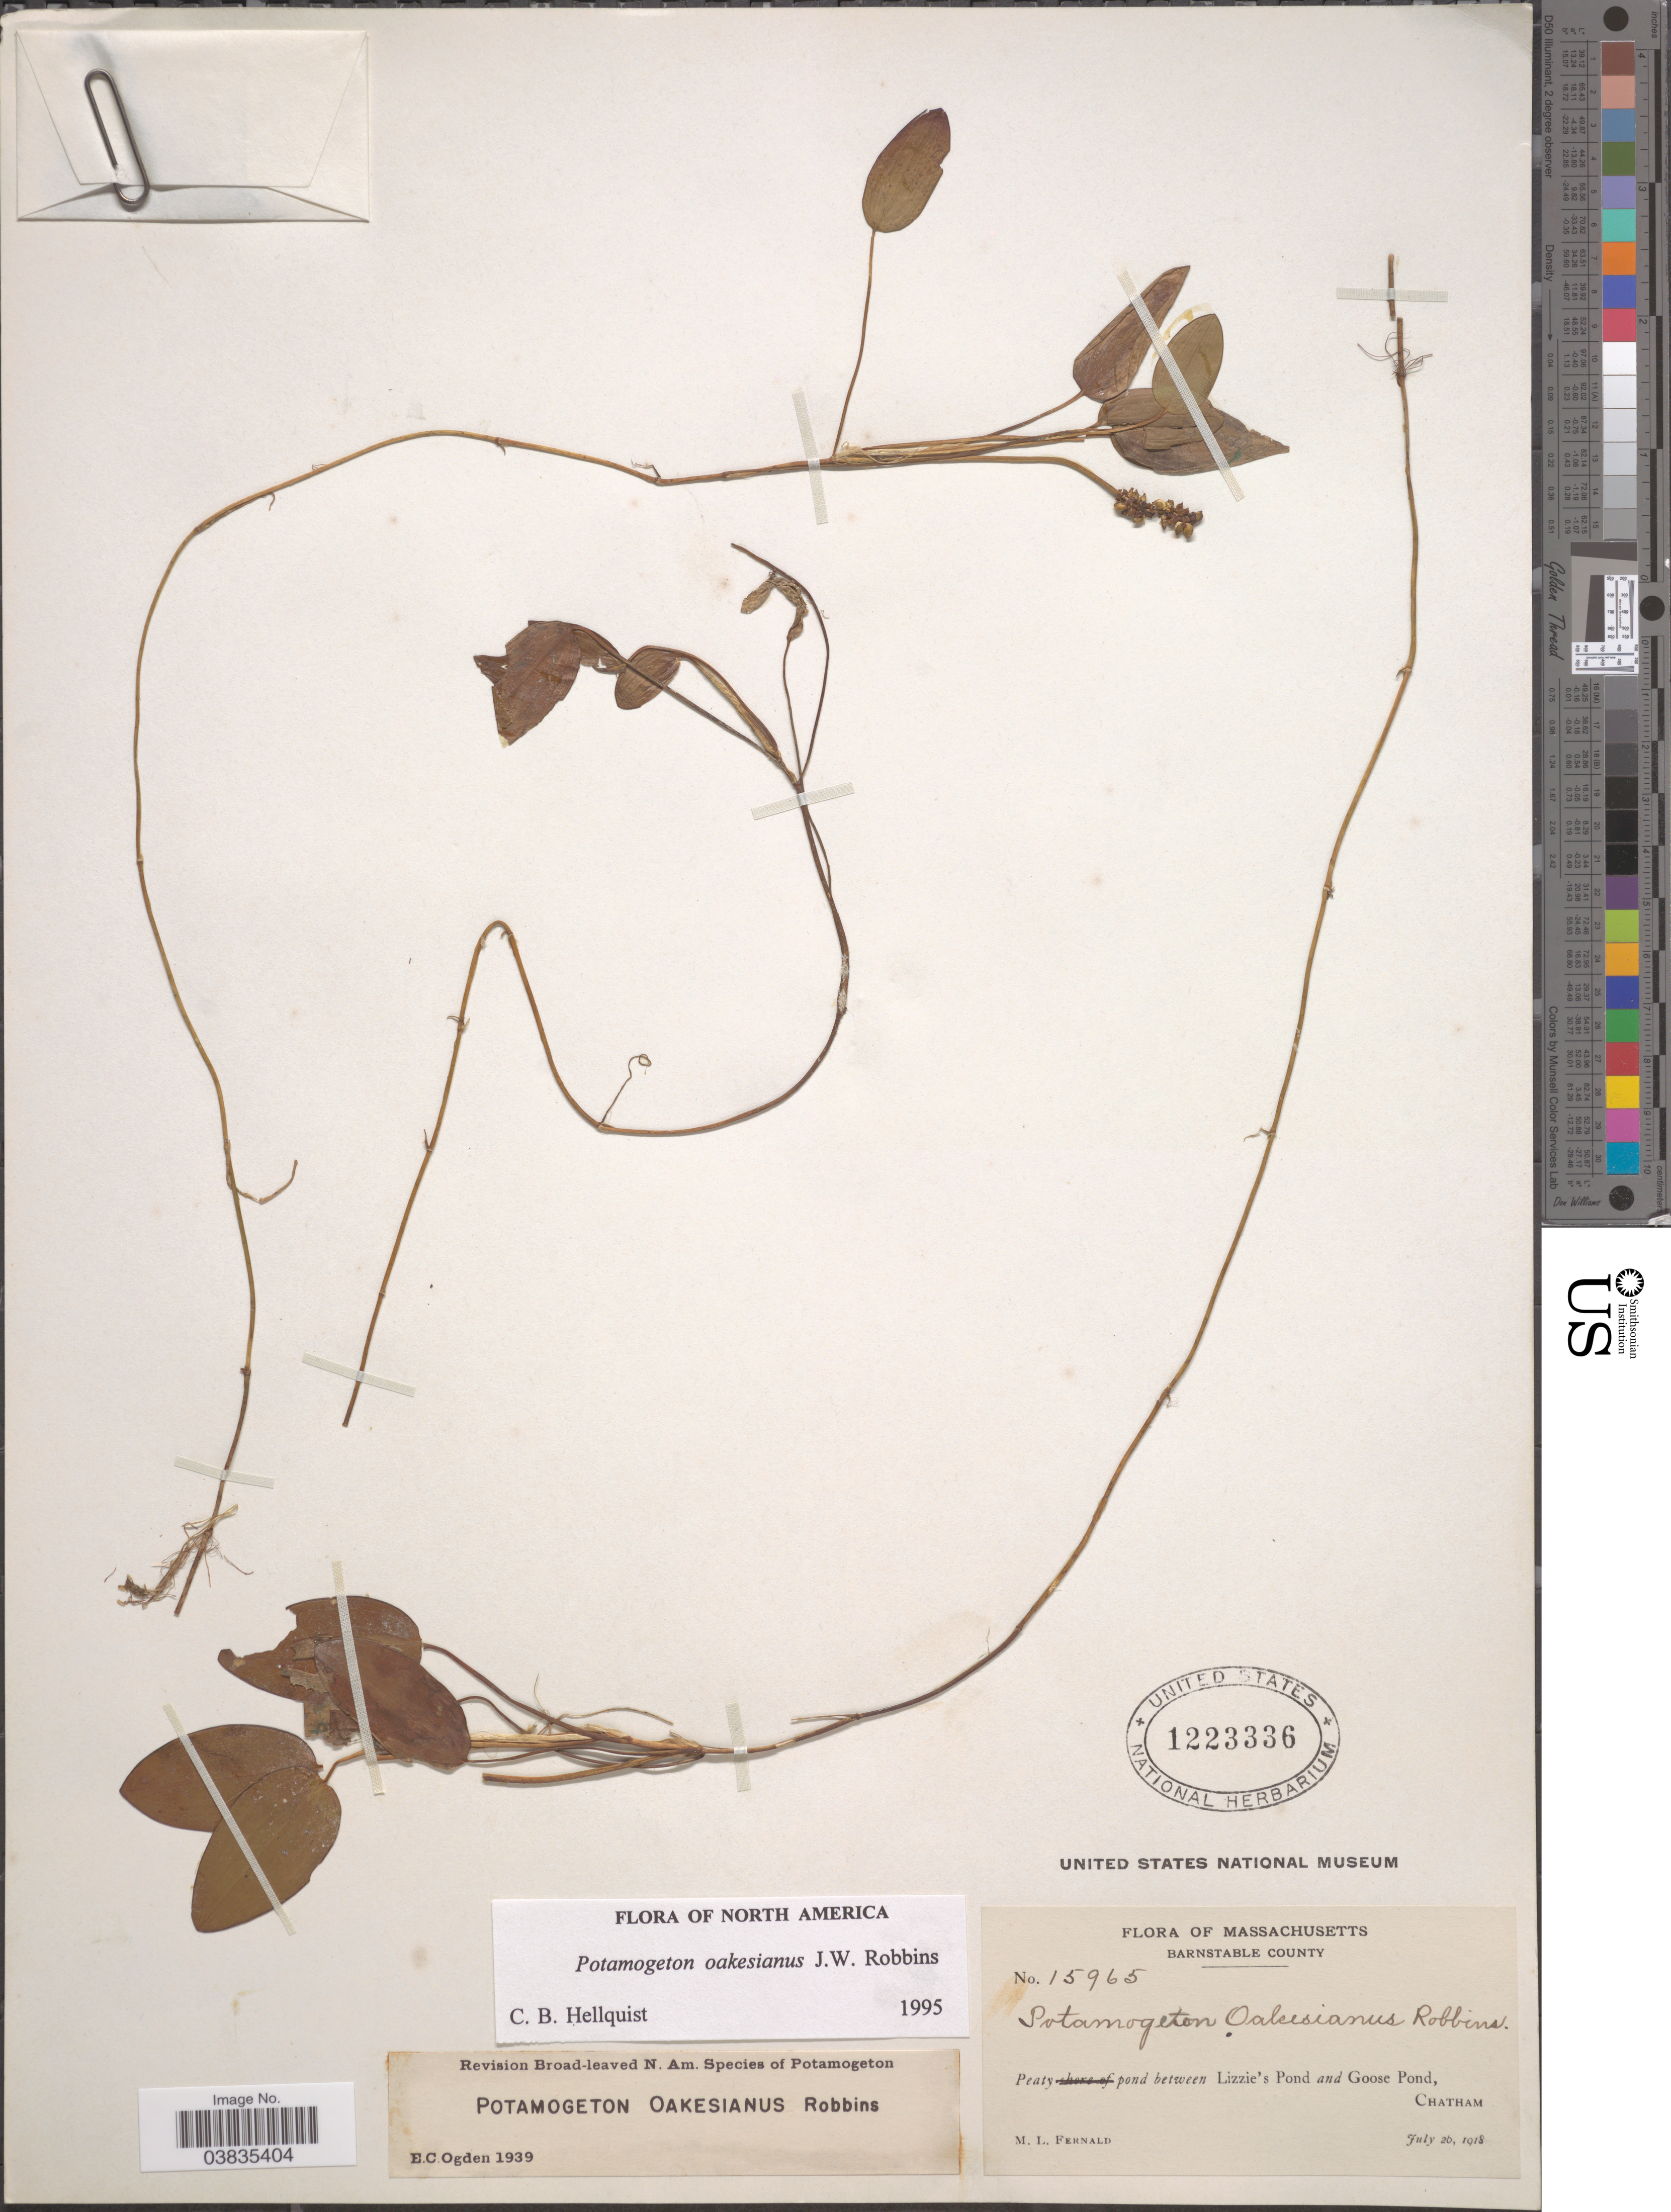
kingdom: Plantae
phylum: Tracheophyta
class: Liliopsida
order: Alismatales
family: Potamogetonaceae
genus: Potamogeton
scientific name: Potamogeton oakesianus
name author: J.W. Robbins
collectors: M. L. Fernald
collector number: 15965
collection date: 1918-07-26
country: United States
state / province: Massachusetts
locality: Barnstable County. Peaty pond between Lizzie's Pond and Goose Pond, Chatham.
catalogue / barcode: US 1223336